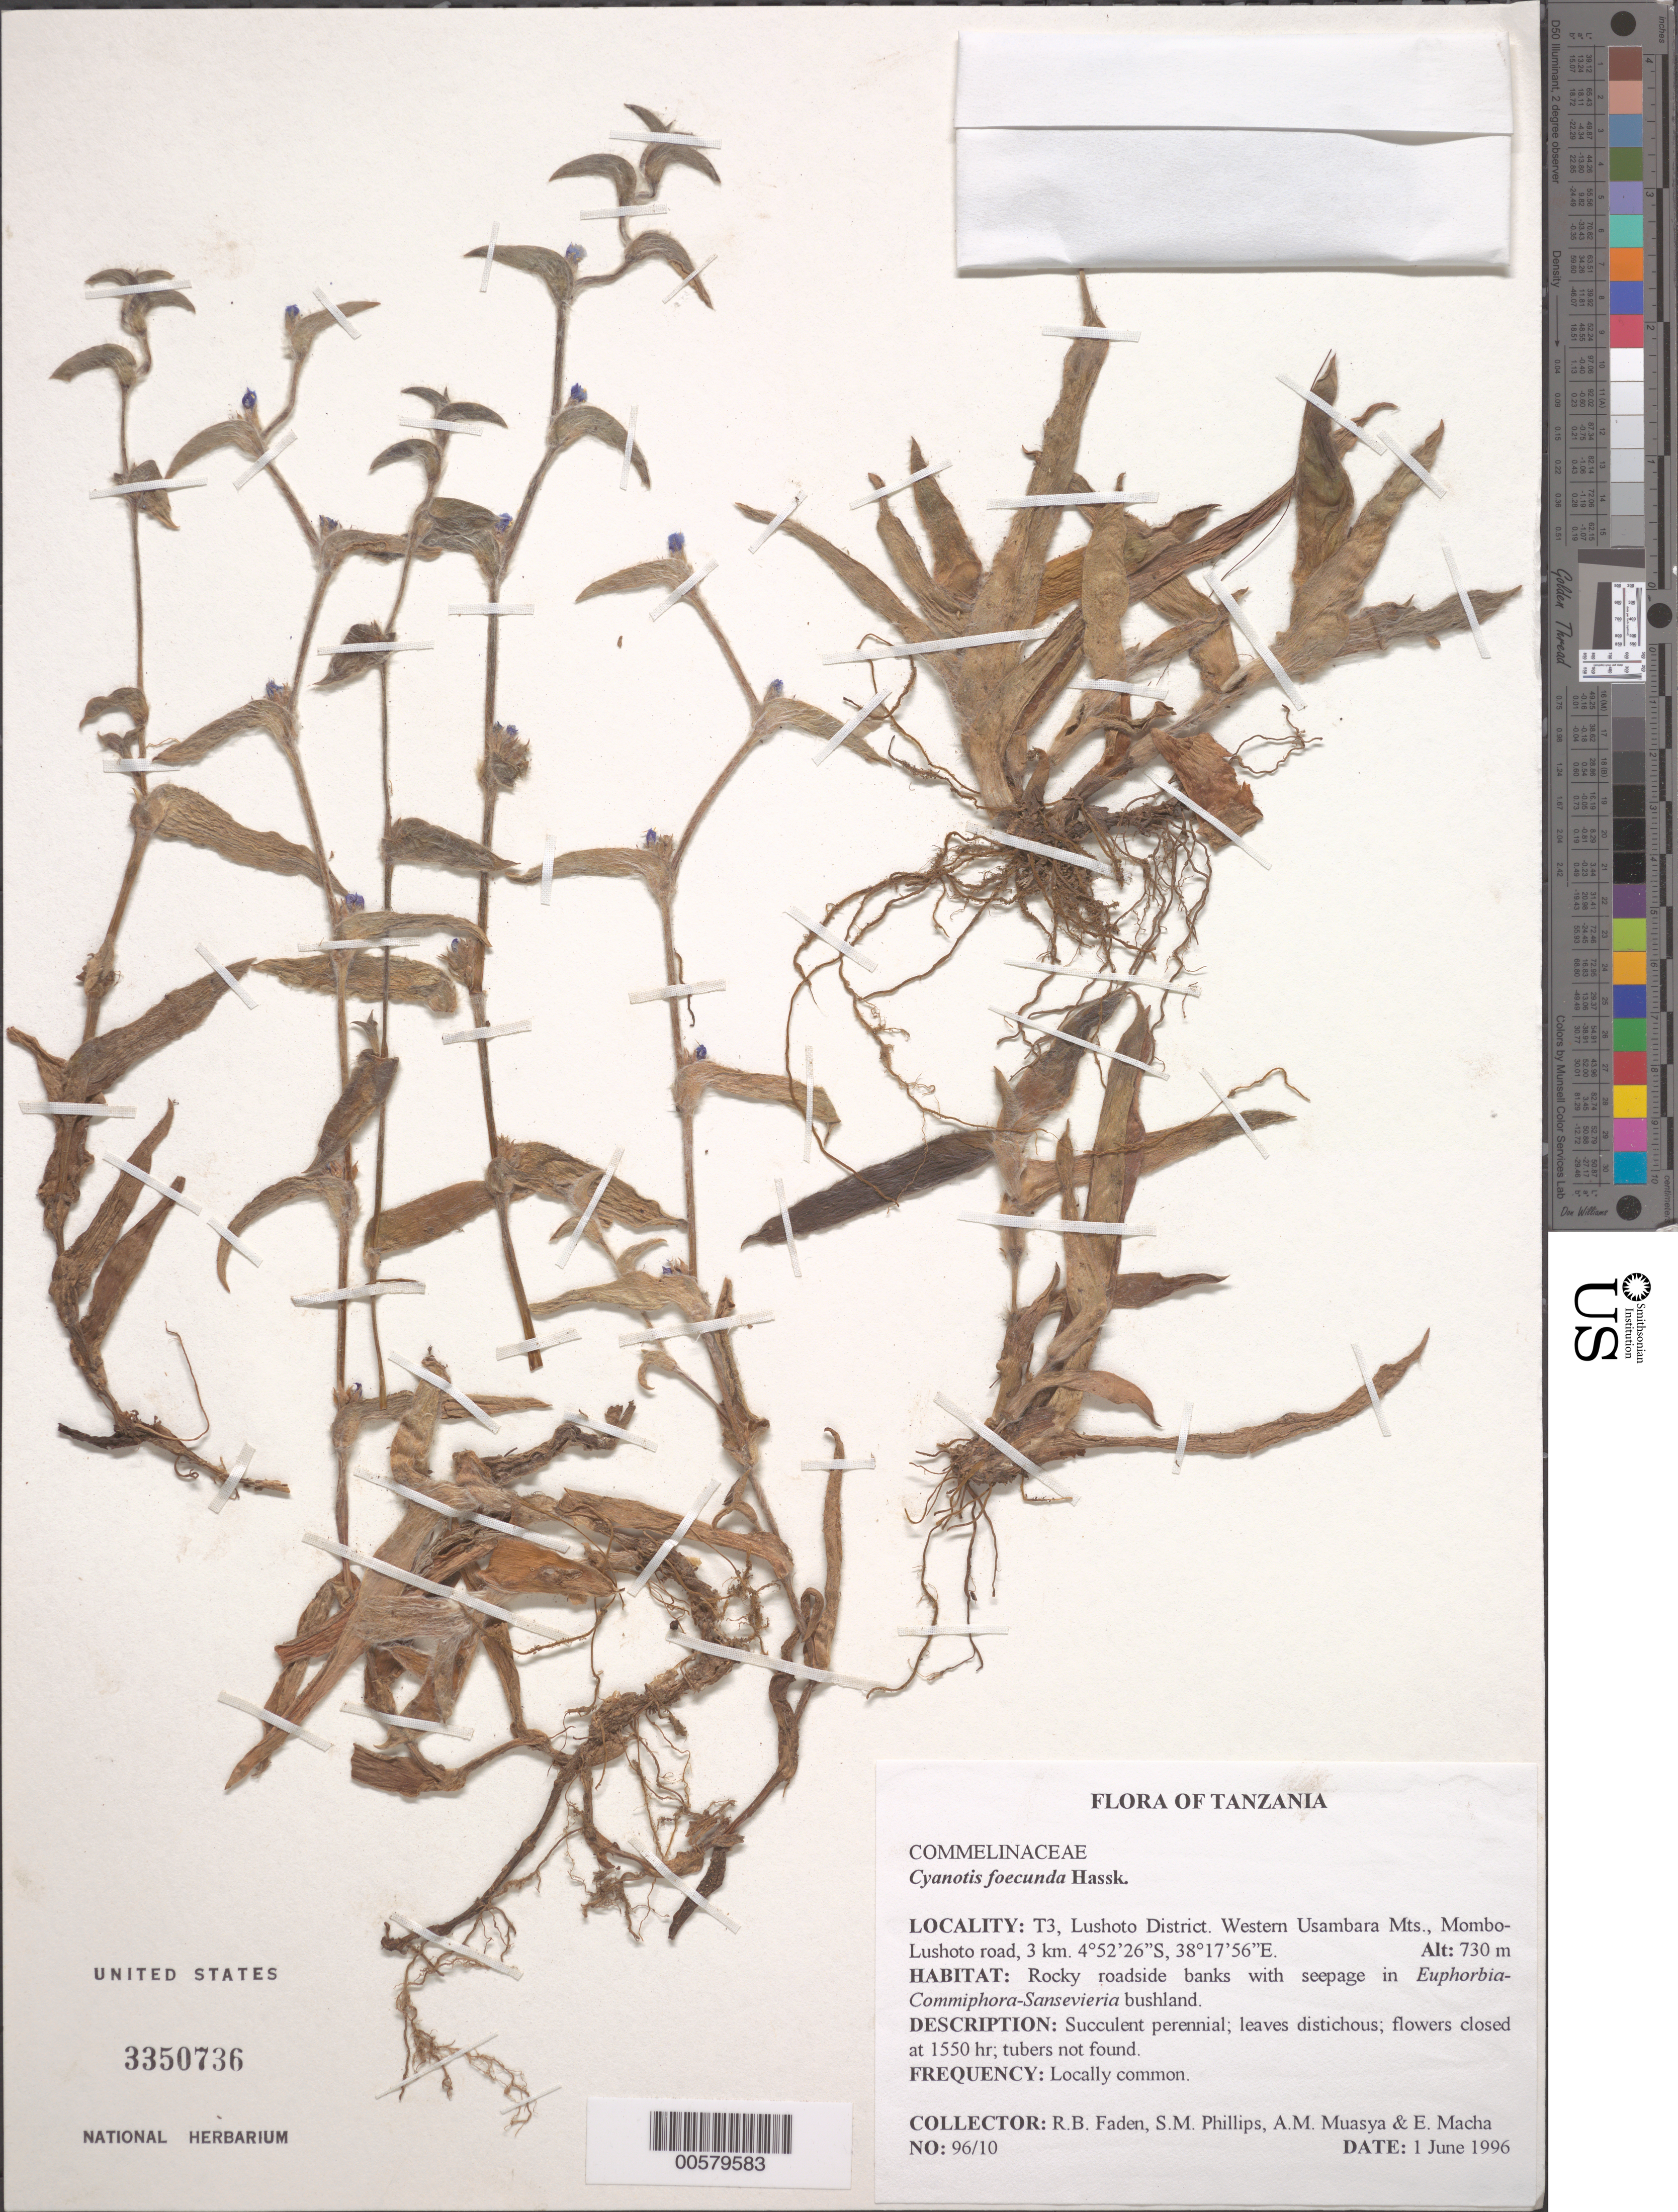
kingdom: Plantae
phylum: Tracheophyta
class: Liliopsida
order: Commelinales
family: Commelinaceae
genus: Cyanotis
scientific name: Cyanotis foecunda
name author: DC. ex Hassk.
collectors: R. B. Faden, S. M. Phillips, A. Muasya & E. Macha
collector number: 96/10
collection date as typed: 01 Jun 1996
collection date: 1996-06-01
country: Tanzania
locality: Lushoto dist., western usambara mts., mombo-lushoto road ional park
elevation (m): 730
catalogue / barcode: US 3350736